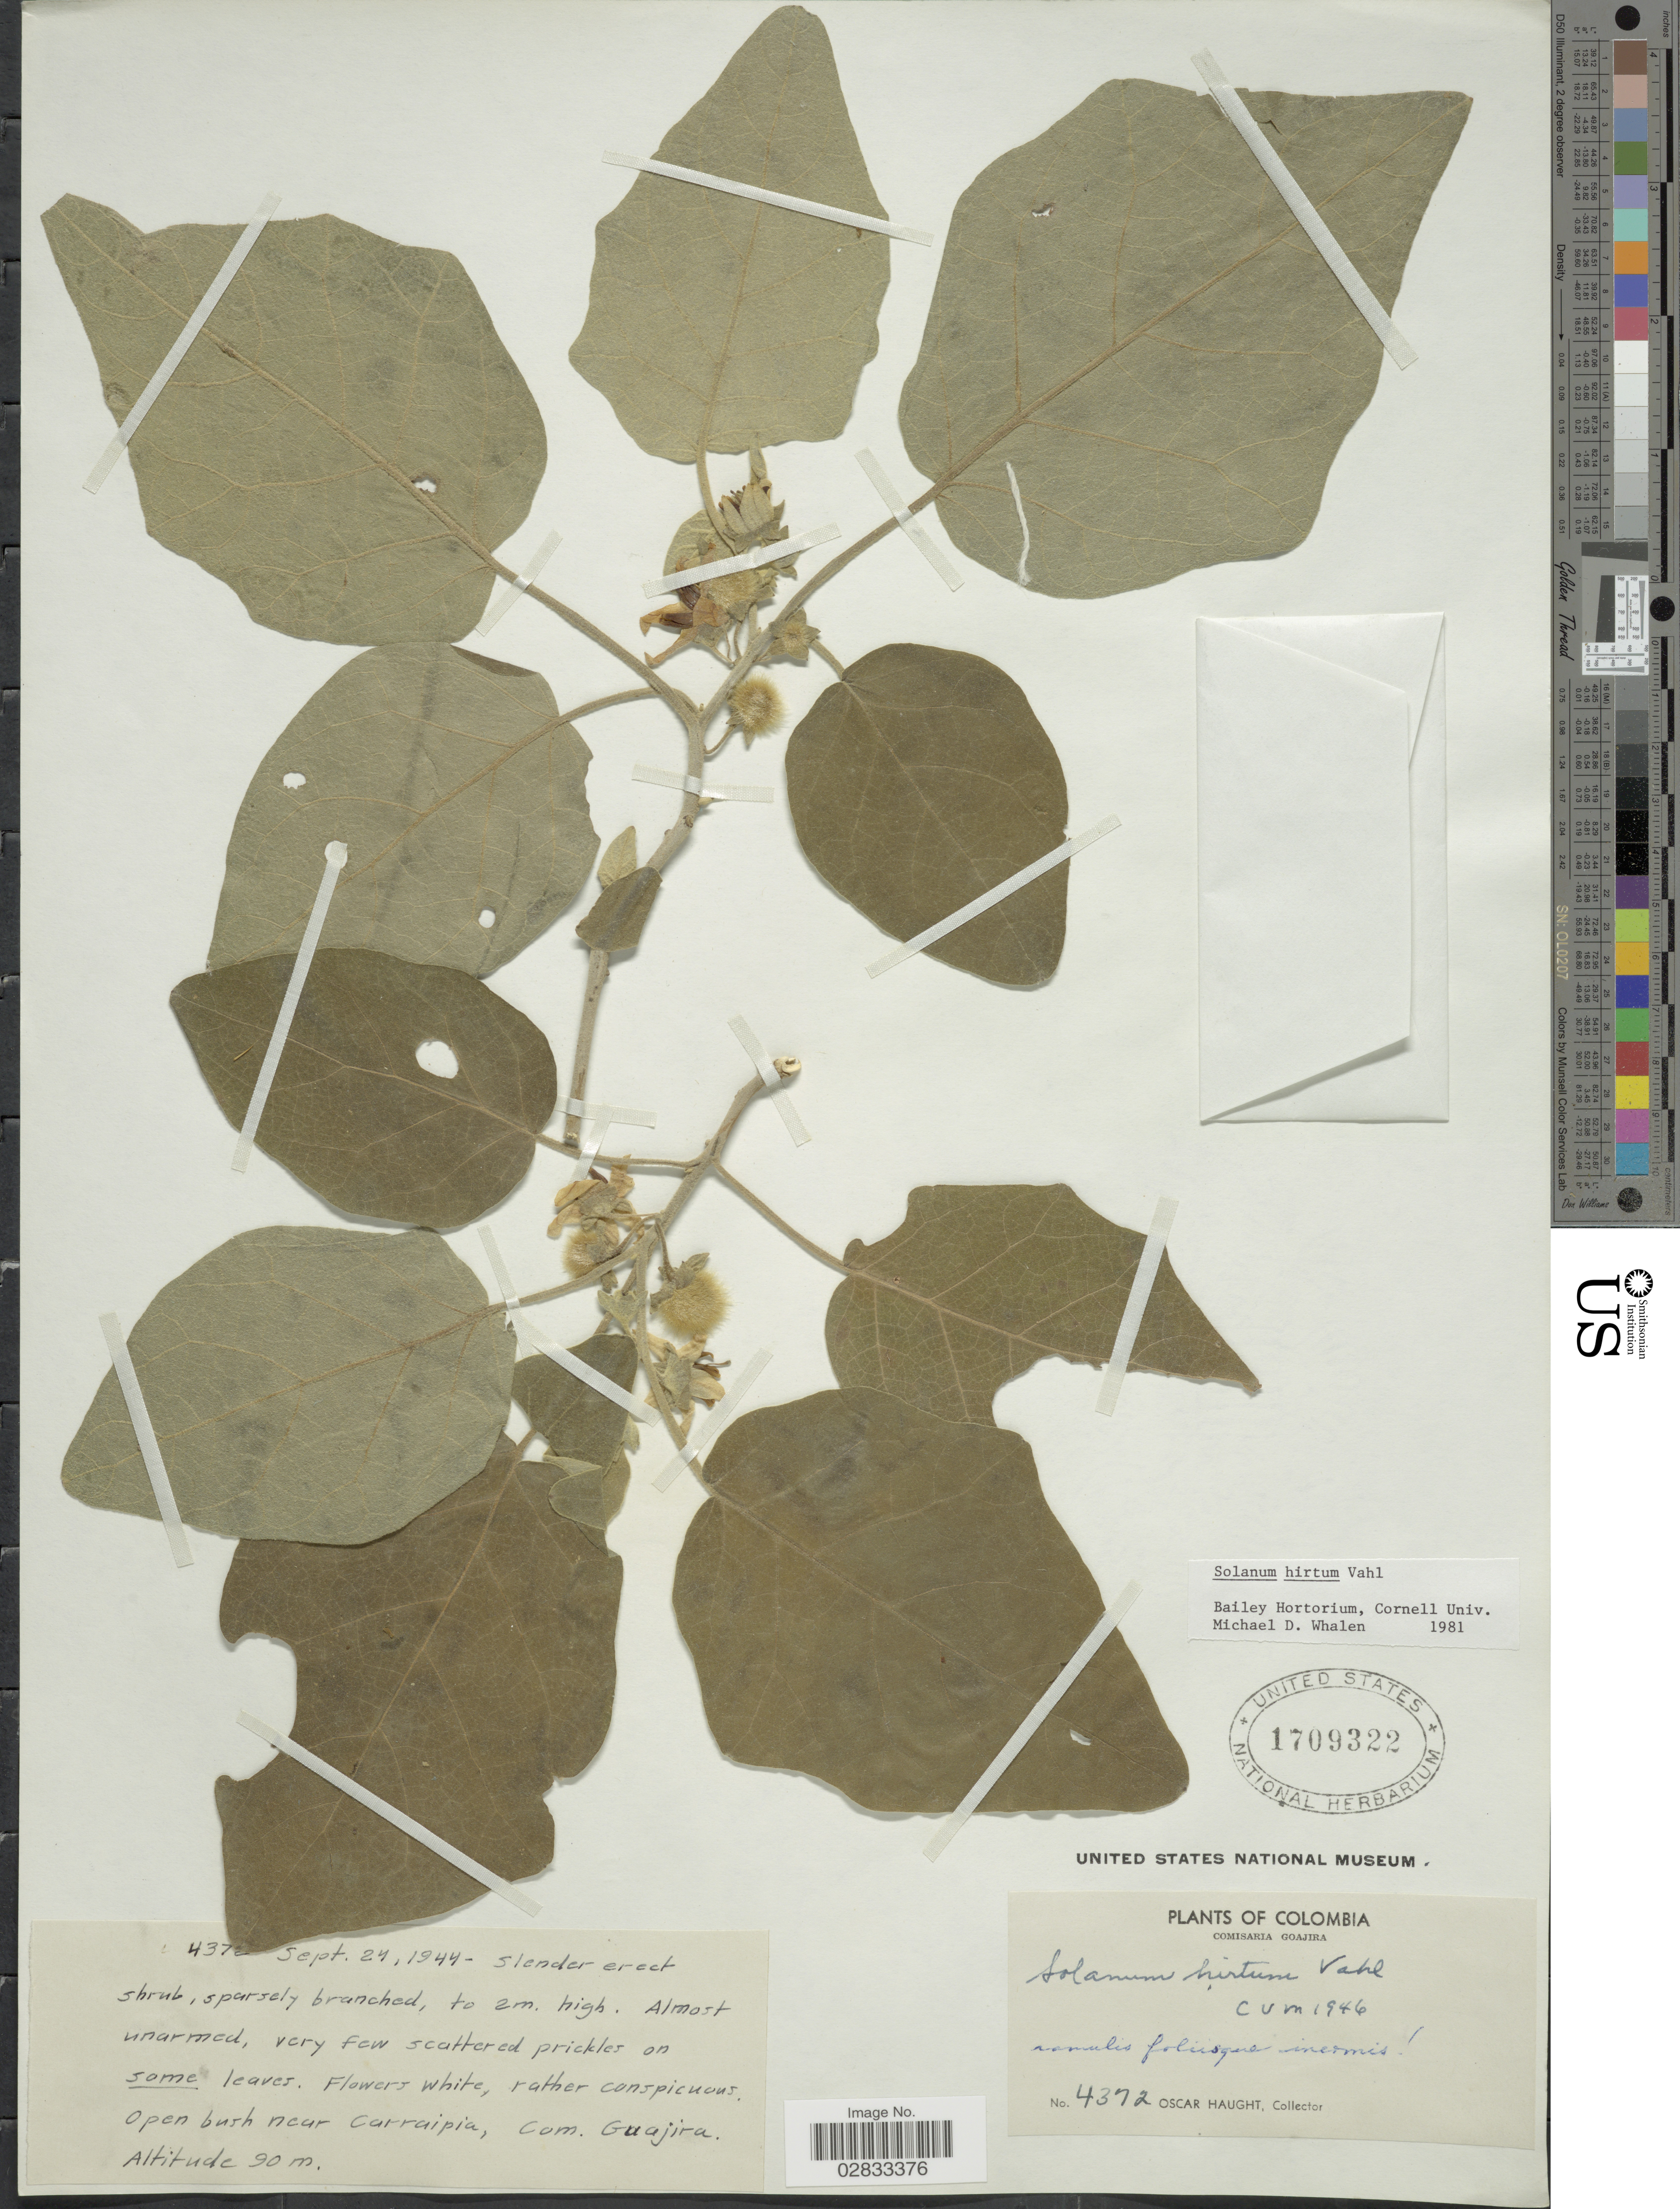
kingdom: Plantae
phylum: Tracheophyta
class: Magnoliopsida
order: Solanales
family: Solanaceae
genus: Solanum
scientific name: Solanum hirtum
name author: Vahl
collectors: O. L. Haught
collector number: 4372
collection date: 1944-09-24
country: Colombia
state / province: La Guajira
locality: Open brush near Carraipia, Comisaria Guajira.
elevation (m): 90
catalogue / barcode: US 1709322